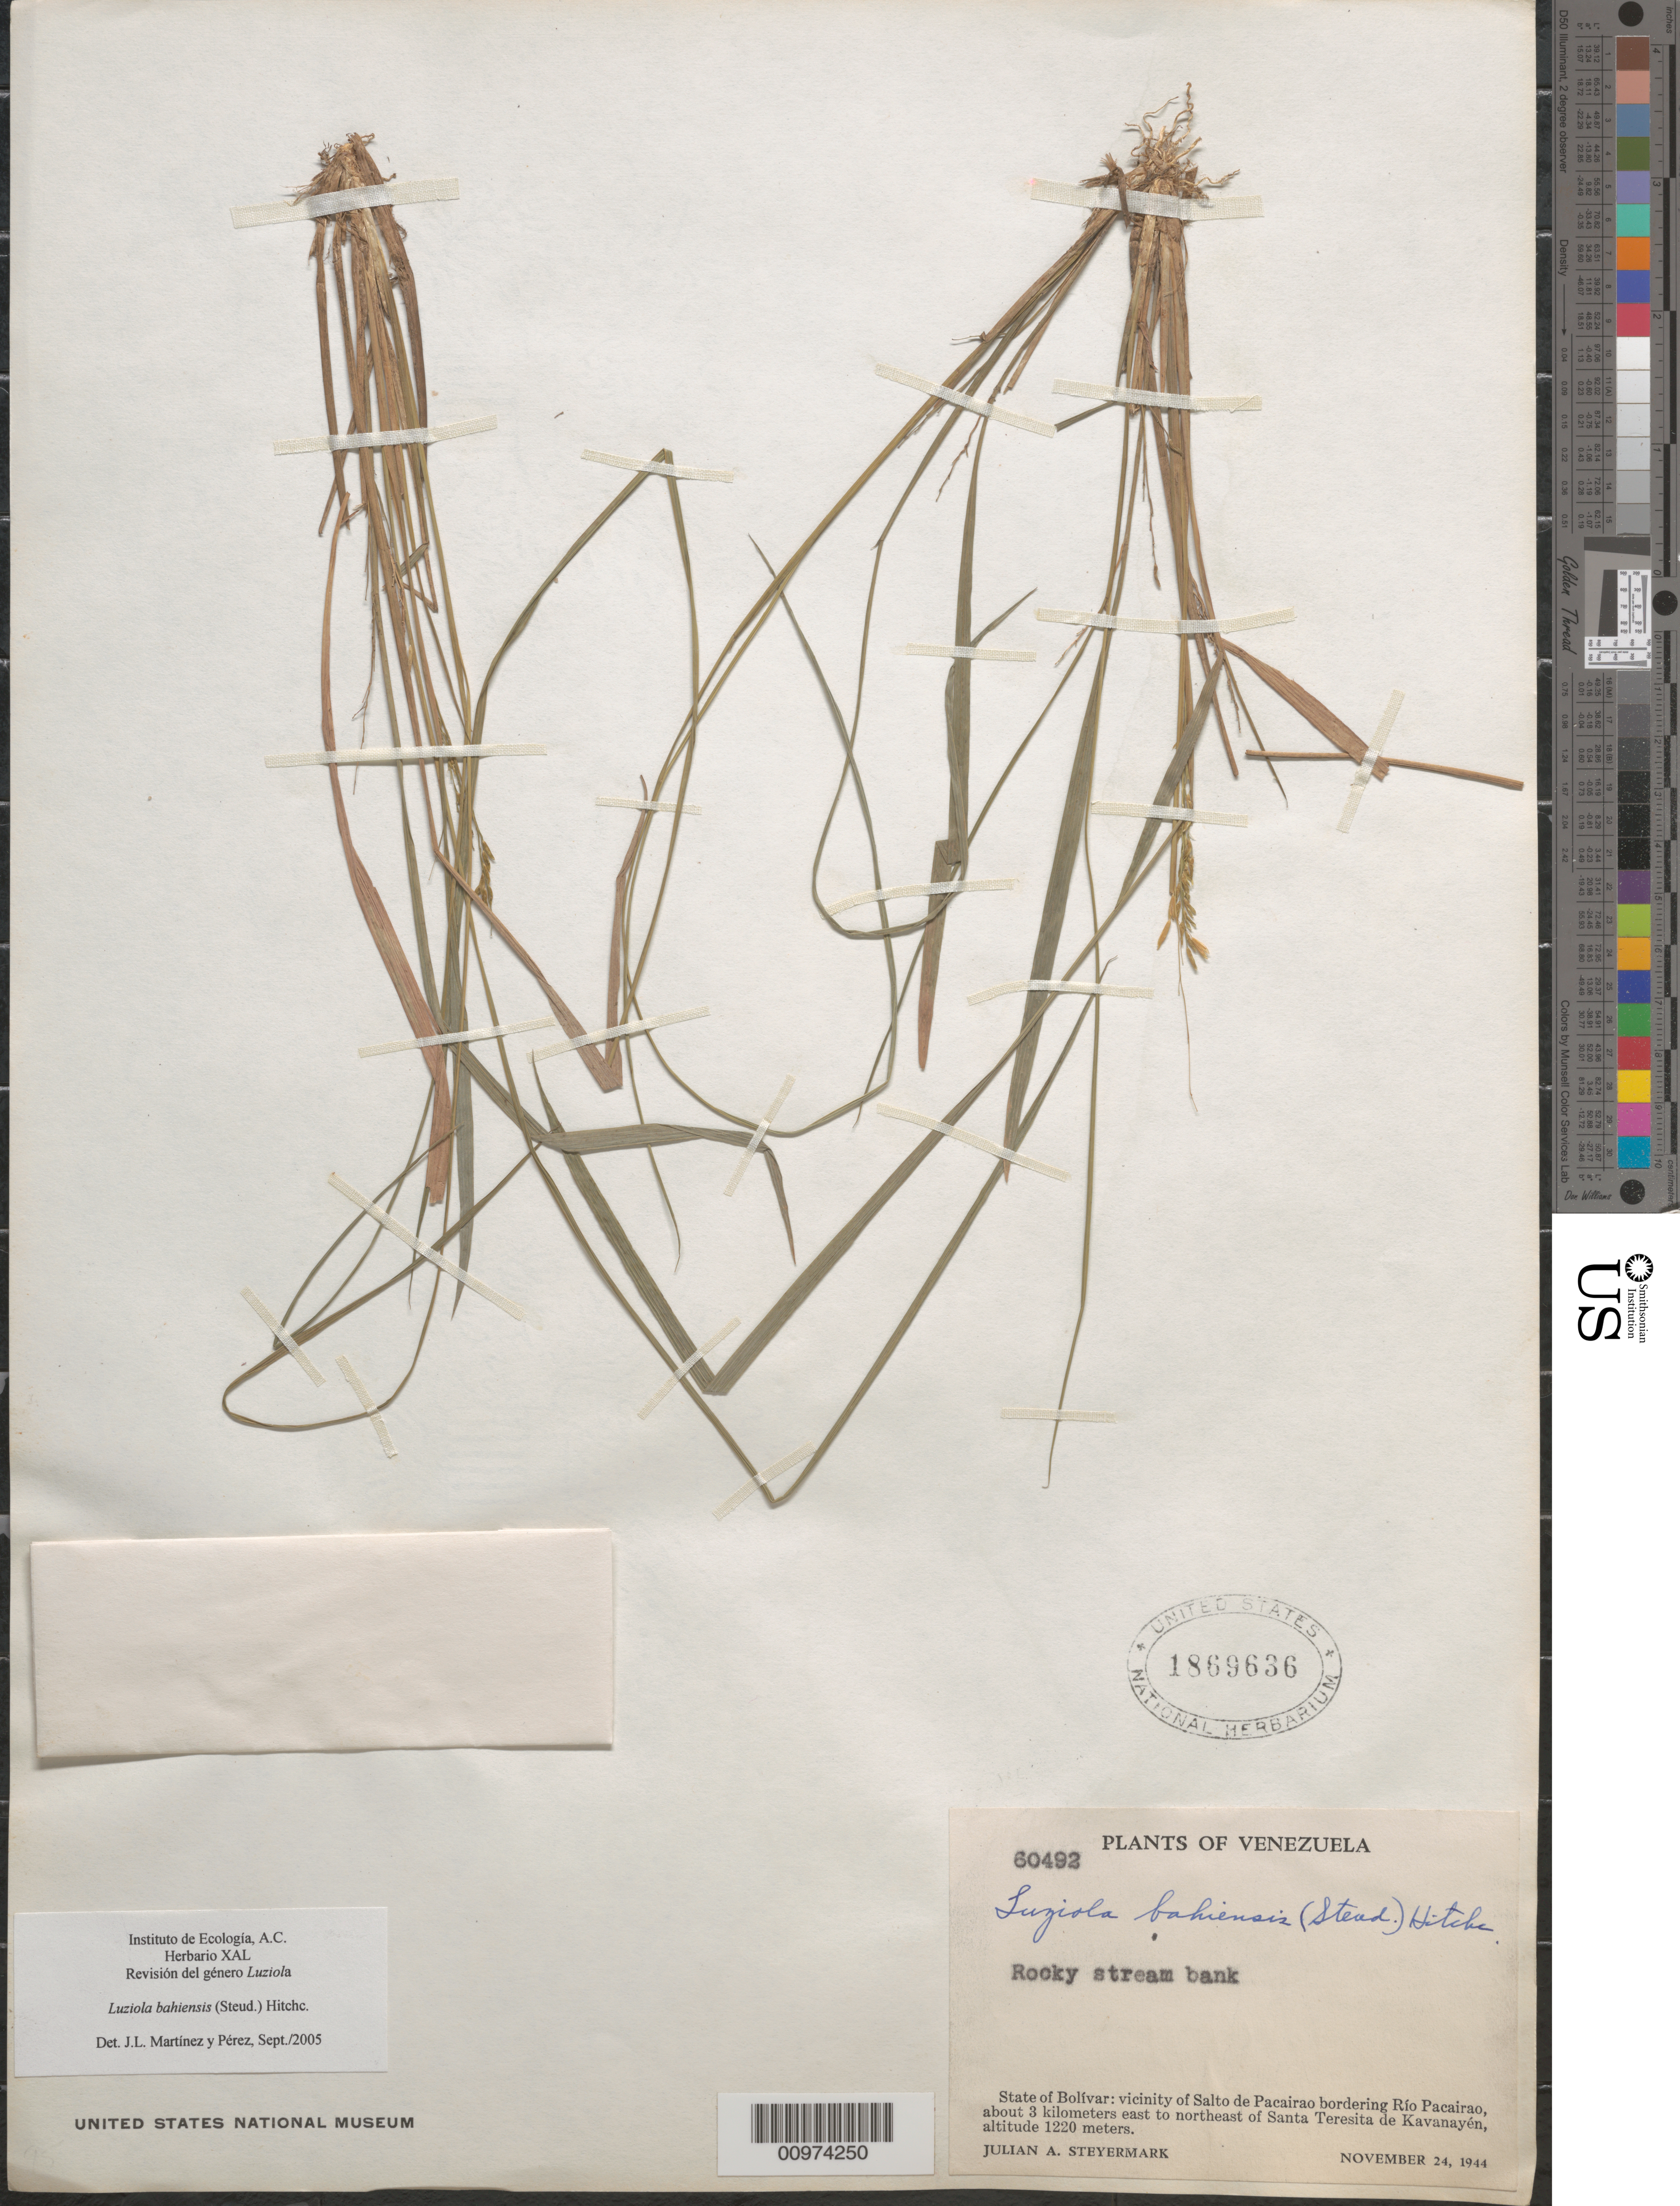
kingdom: Plantae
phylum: Tracheophyta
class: Liliopsida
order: Poales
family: Poaceae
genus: Luziola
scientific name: Luziola bahiensis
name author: (Steud.) Hitchc.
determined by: Hojsgaard, D.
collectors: J. Steyermark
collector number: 60492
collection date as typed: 24-Nov-44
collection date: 1944-11-24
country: Venezuela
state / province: Bolívar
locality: Salto Pacairao, along Río Pacairao, 3 km E-NE of Santa Teresita de Kavanayén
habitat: Rocky stream bank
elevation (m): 1220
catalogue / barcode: US 1869636